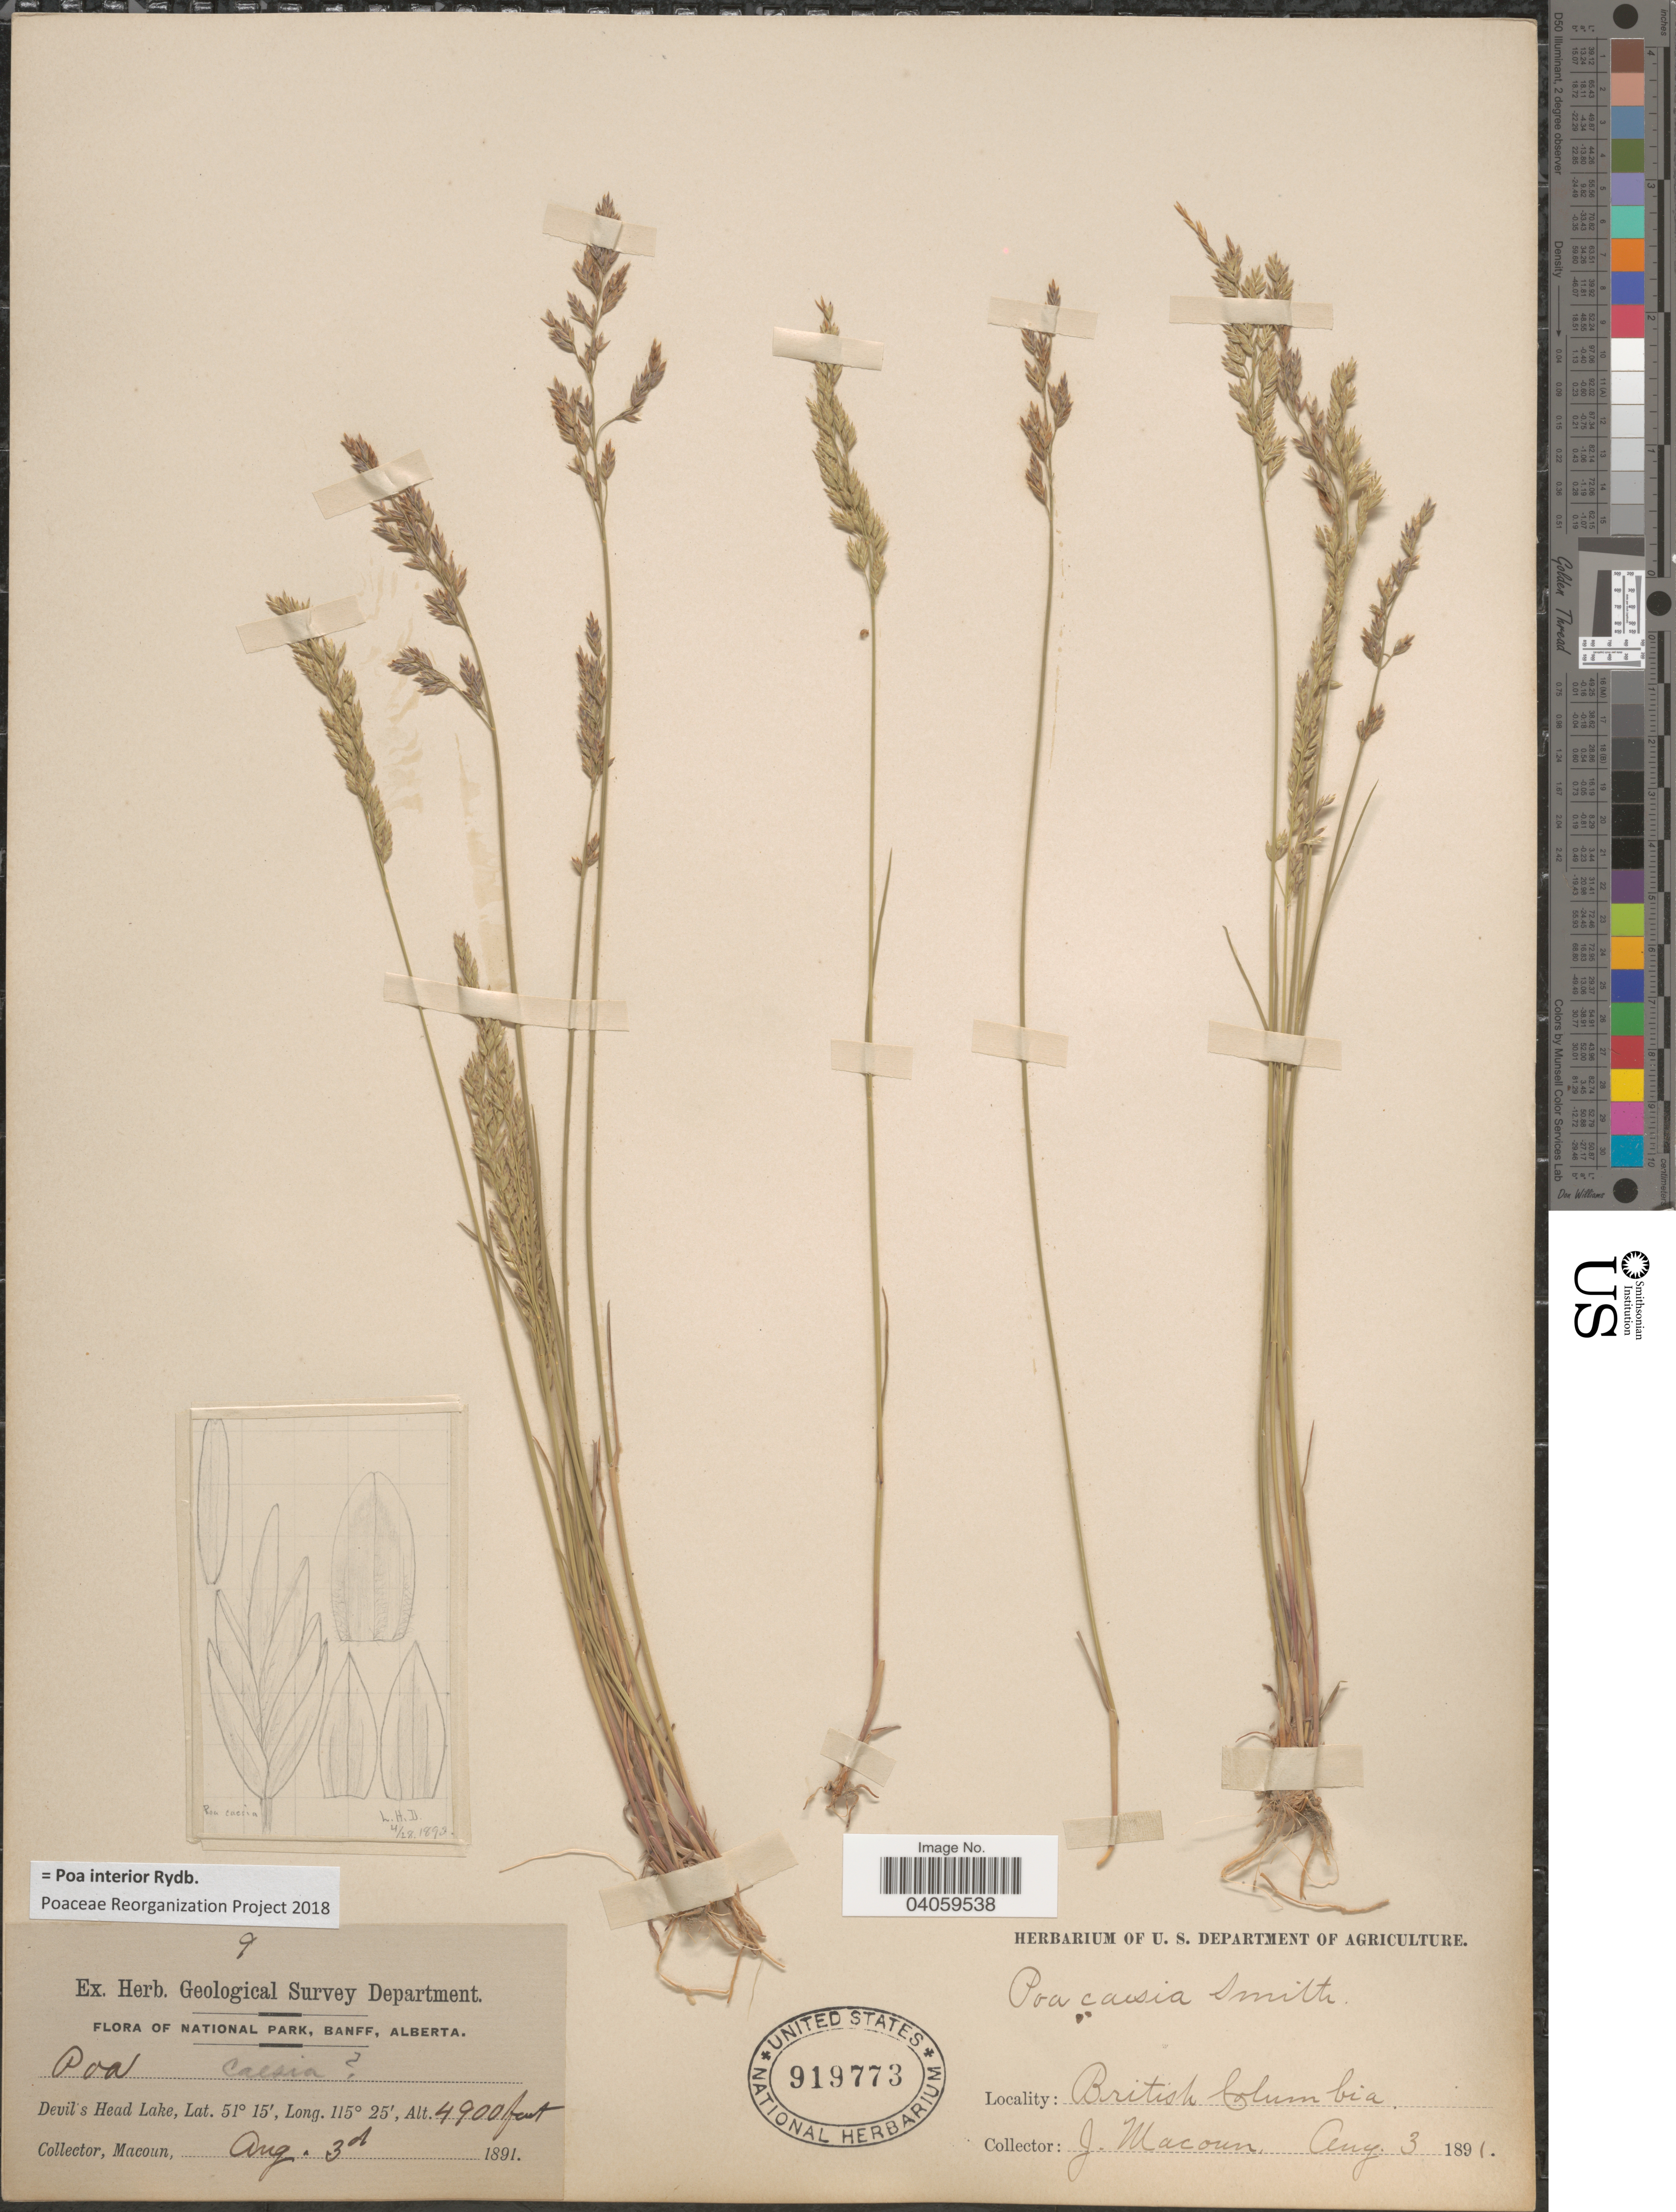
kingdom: Plantae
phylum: Tracheophyta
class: Liliopsida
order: Poales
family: Poaceae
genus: Poa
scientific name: Poa interior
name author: Rydb.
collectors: J. Macoun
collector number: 9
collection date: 1891-08-03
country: Canada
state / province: Alberta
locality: National Park, Banff. Devil's Head Lake.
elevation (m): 1494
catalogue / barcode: US 919773